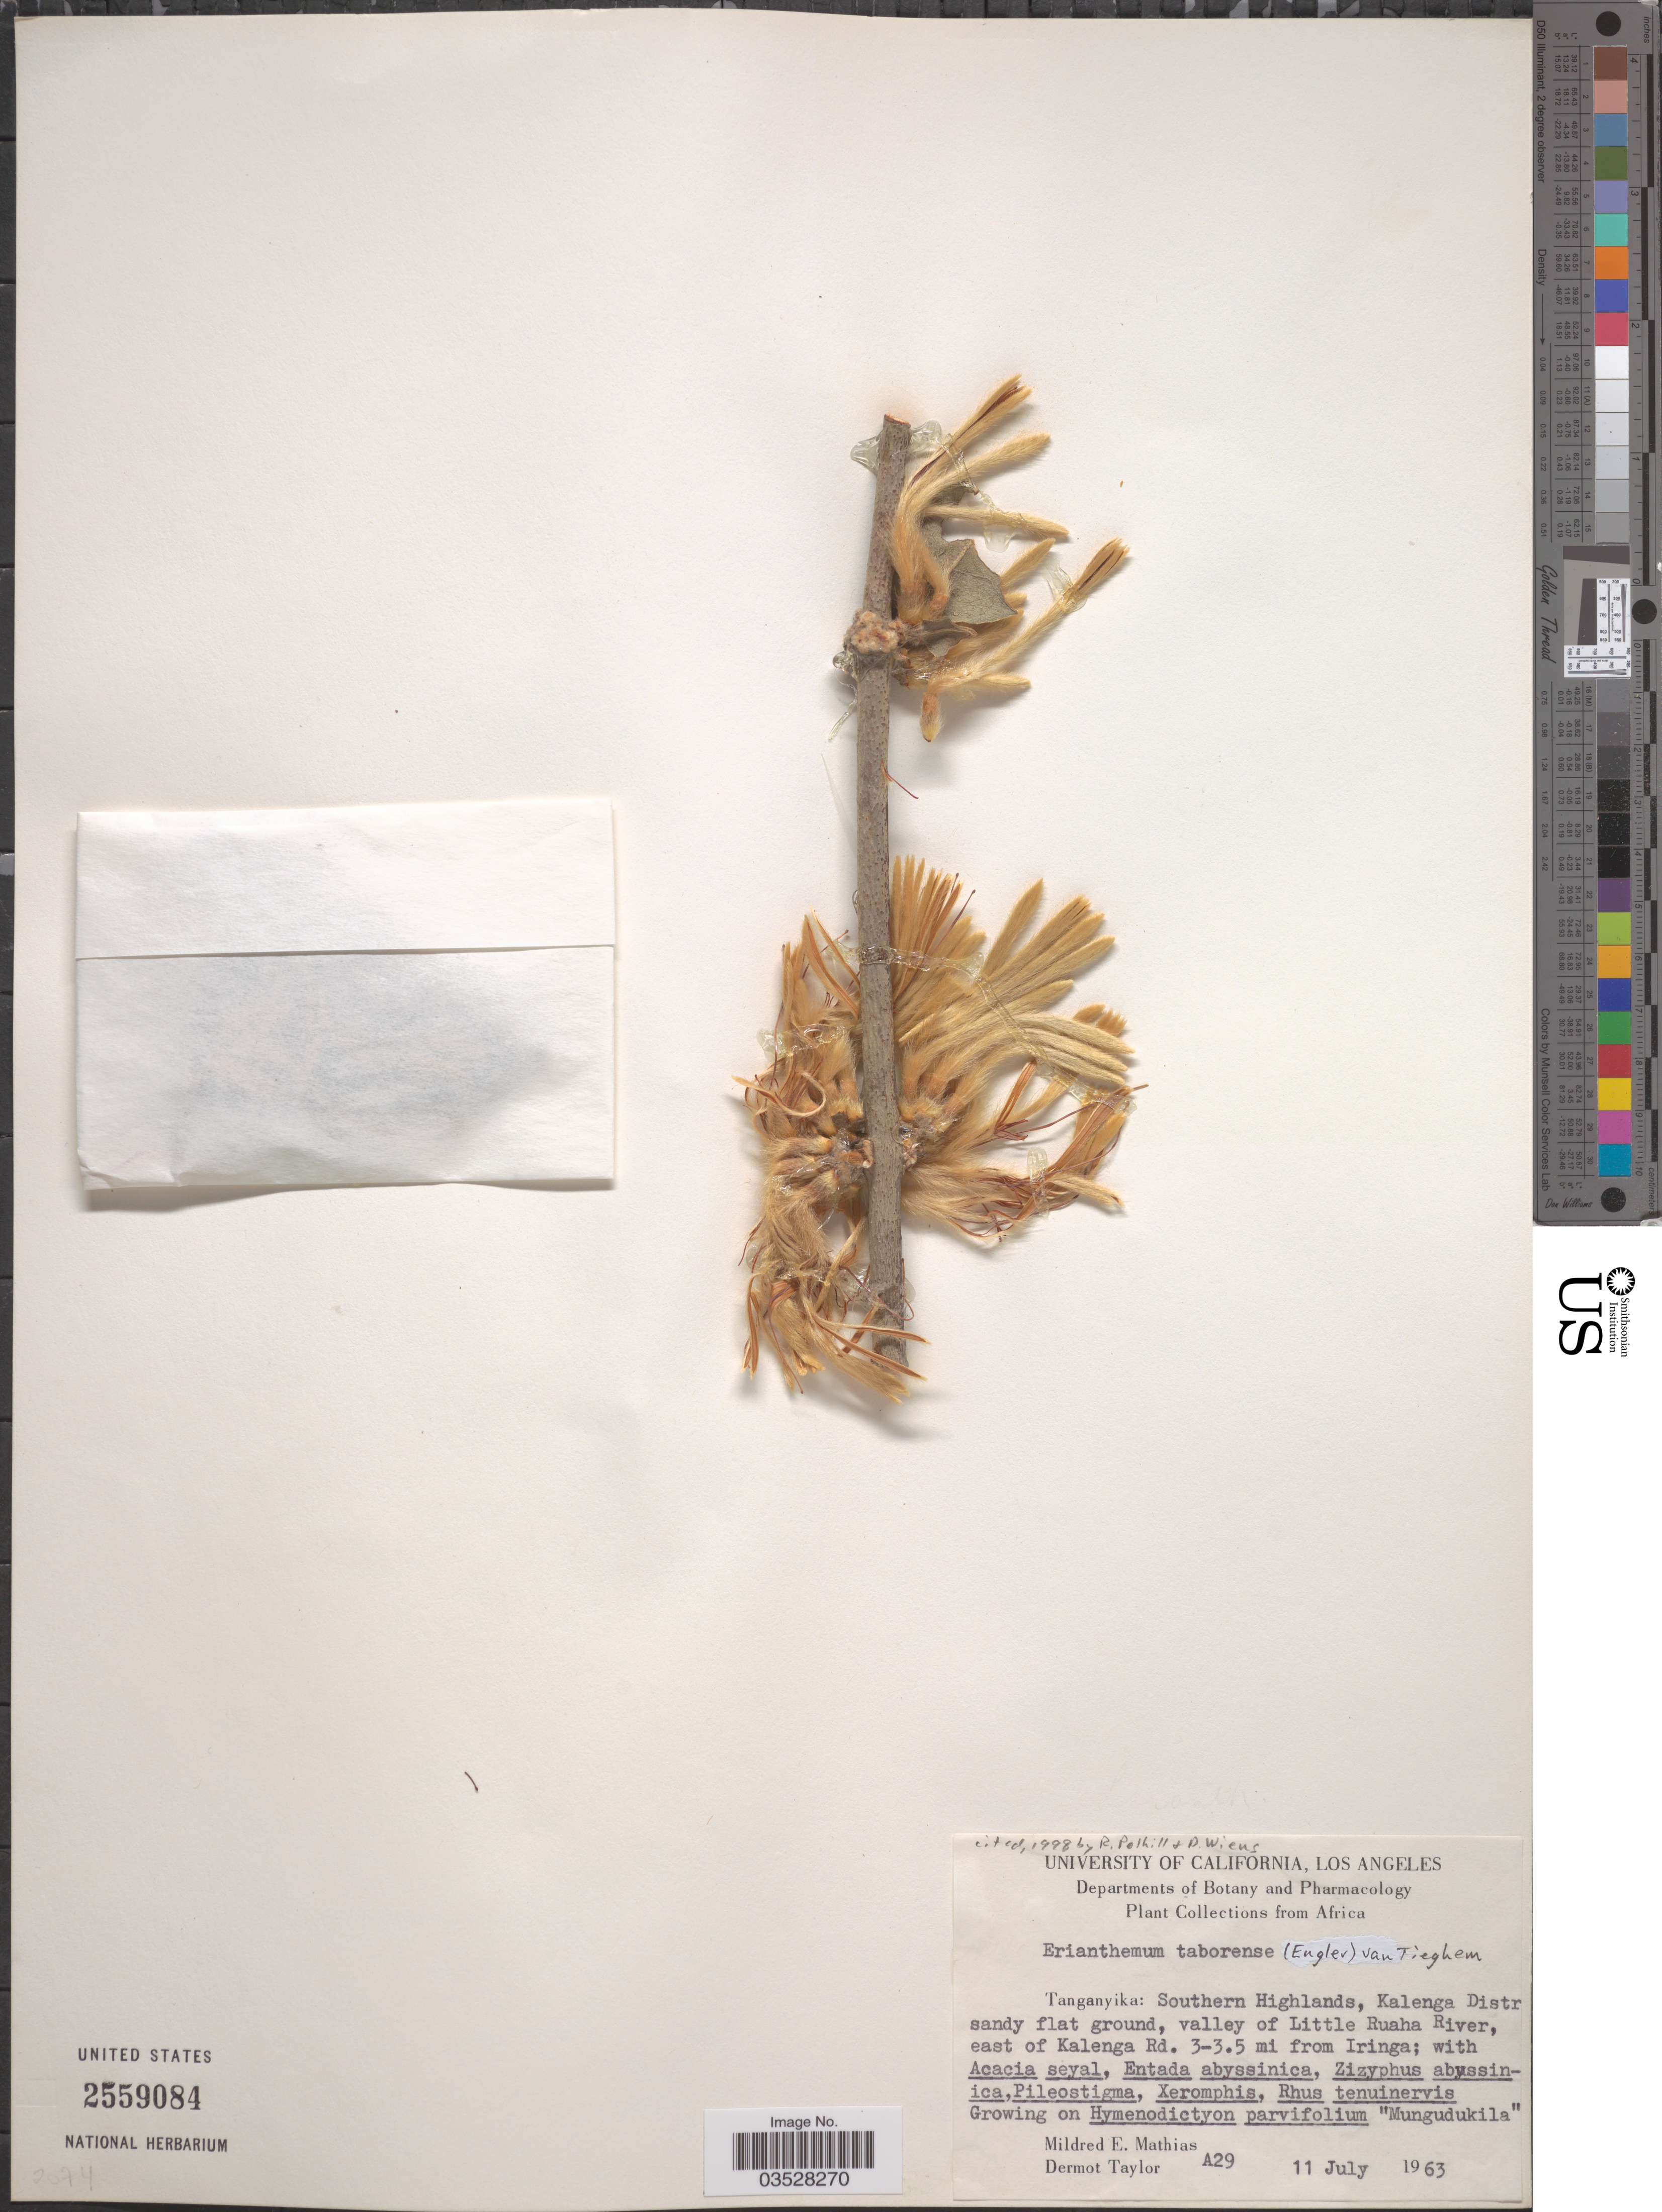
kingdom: Plantae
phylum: Tracheophyta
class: Magnoliopsida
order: Santalales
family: Loranthaceae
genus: Erianthemum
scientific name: Erianthemum taborense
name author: (Engl.) Tiegh.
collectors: M. E. Mathias & D. Taylor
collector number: A29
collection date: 1963-07-11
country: Tanzania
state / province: Iringa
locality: Tanganyika: Southern Highlands, Kalenga Distr sandy flat ground, valley of Little Ruaha River, east of Kalenga Rd. 3-3.5 mi from Iringa.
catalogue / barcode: US 2559084